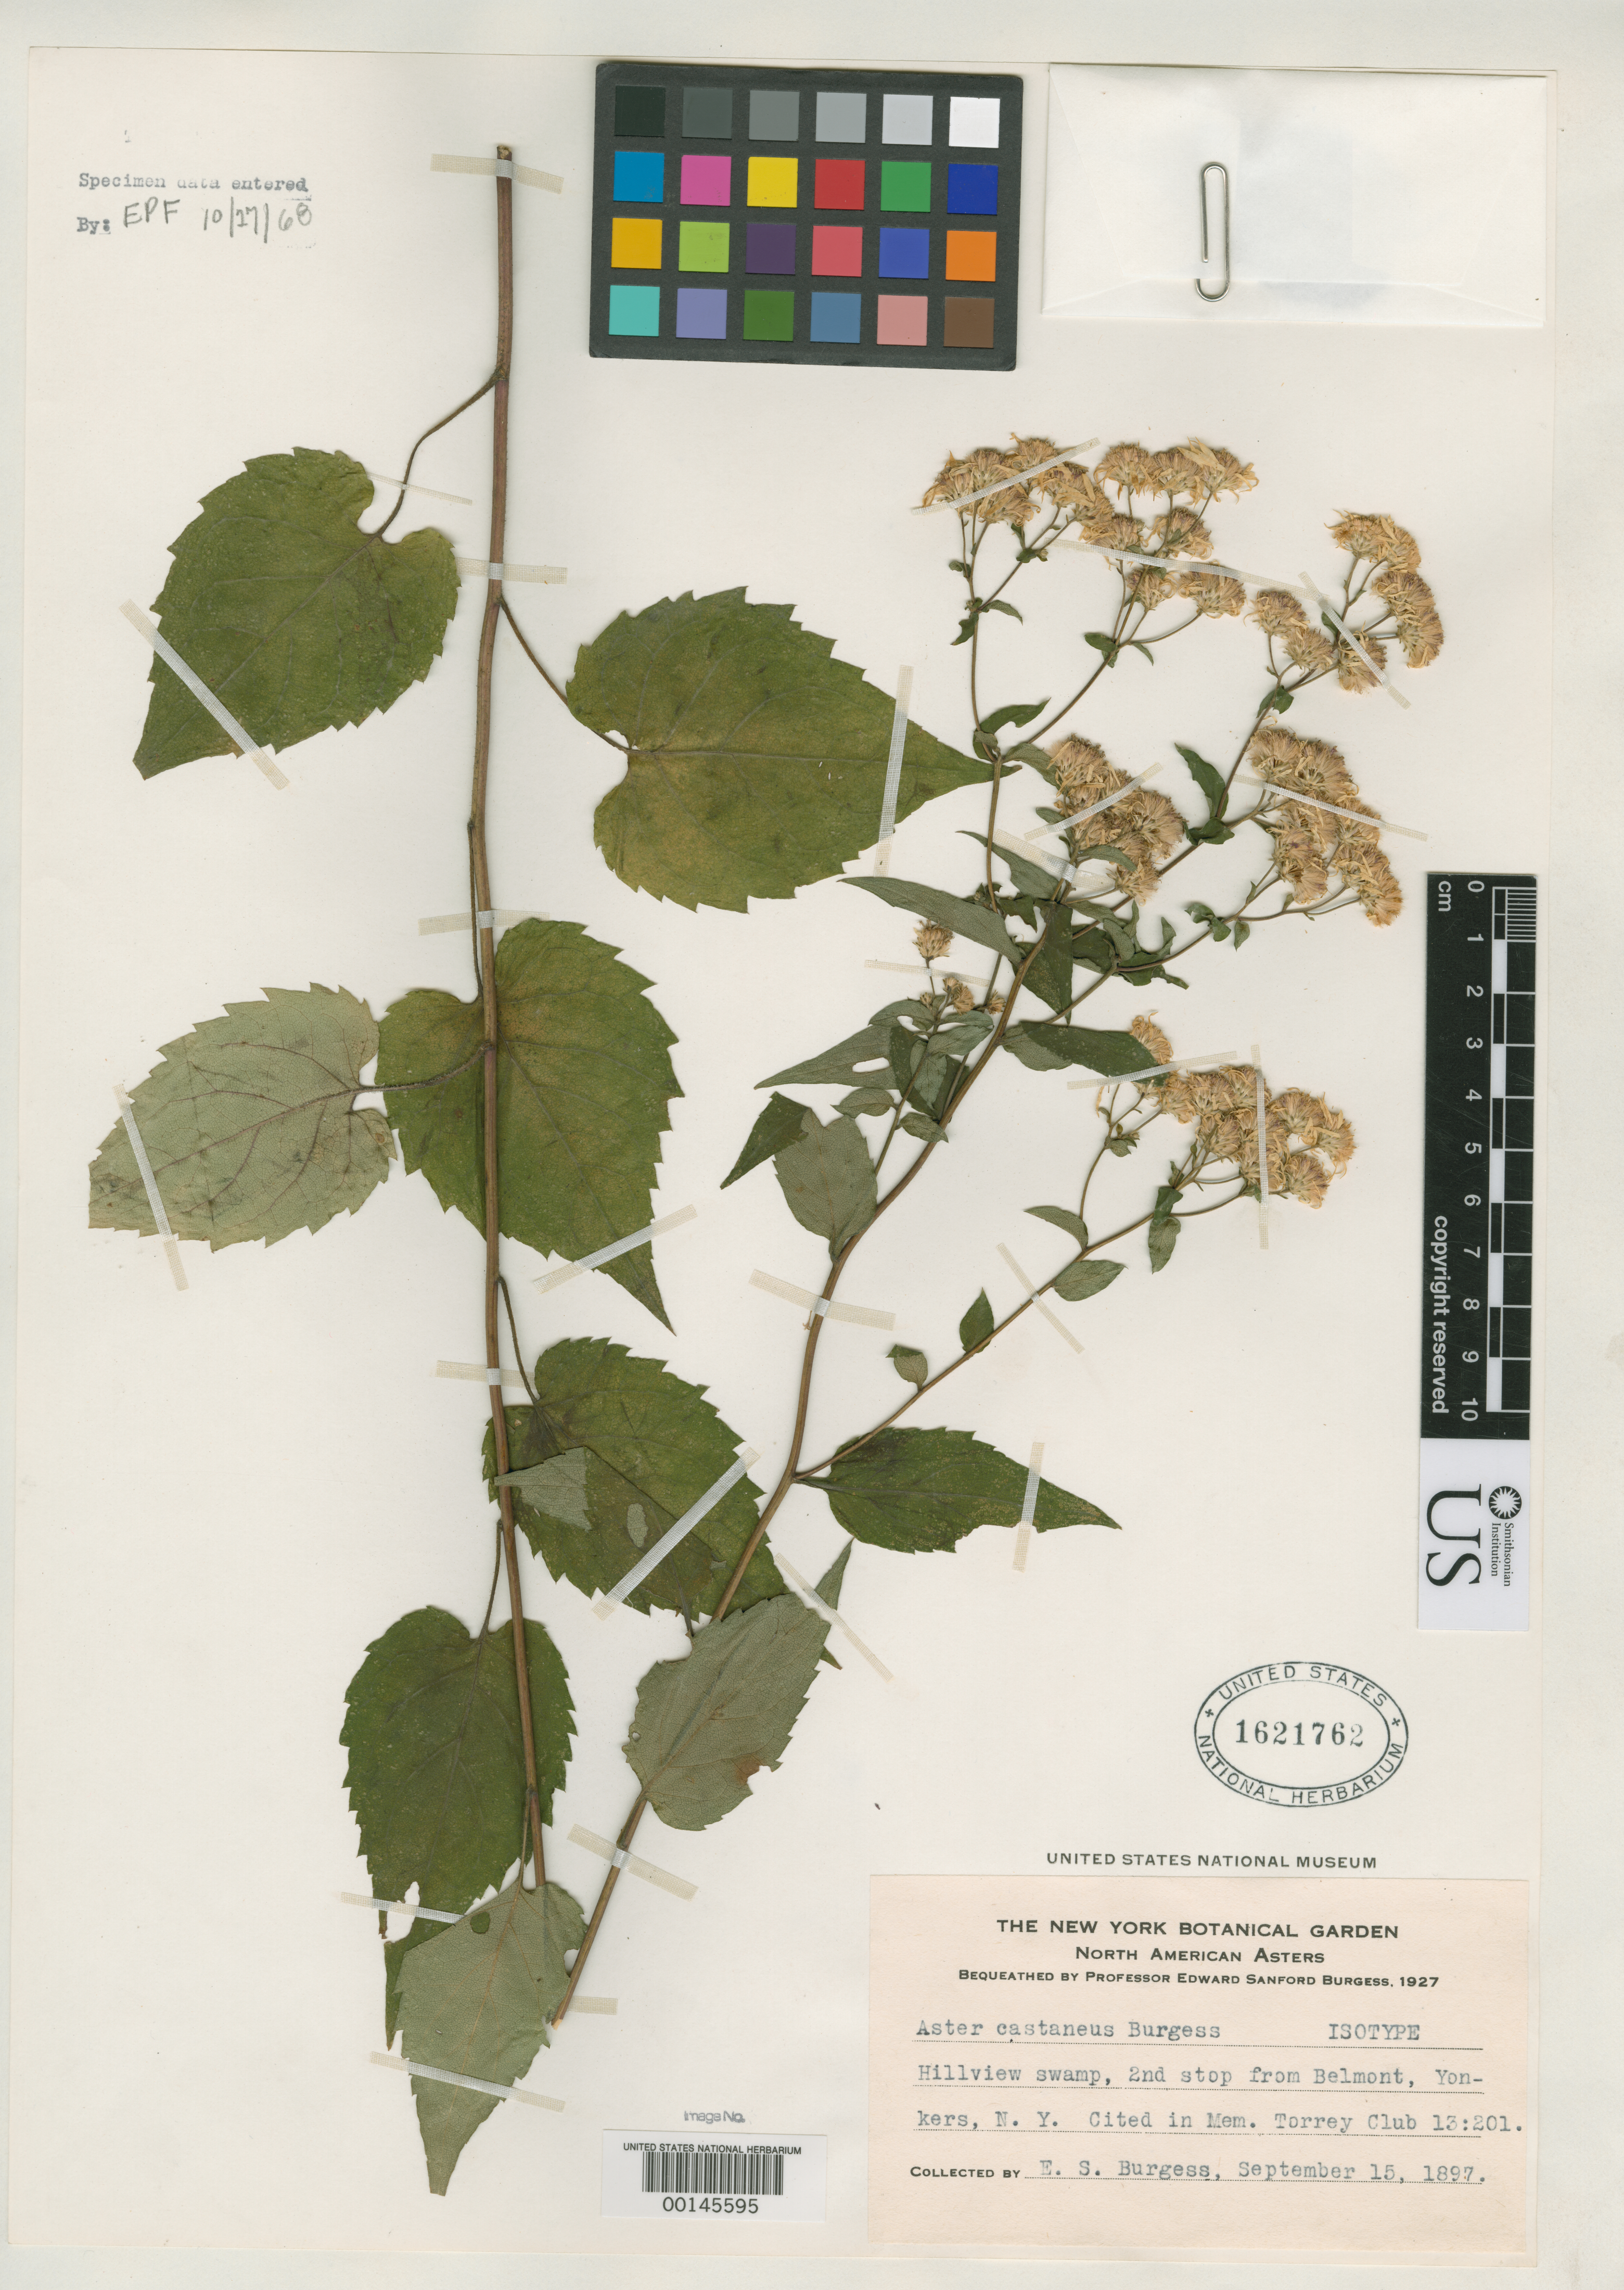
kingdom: Plantae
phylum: Tracheophyta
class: Magnoliopsida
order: Asterales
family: Asteraceae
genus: Aster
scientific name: Aster castaneus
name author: E.S. Burgess in Small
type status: Isolectotype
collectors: E. Burgess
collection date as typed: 15 Sep 1897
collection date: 1897-09-15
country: United States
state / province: New York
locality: Yonkers.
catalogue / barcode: US 1621762